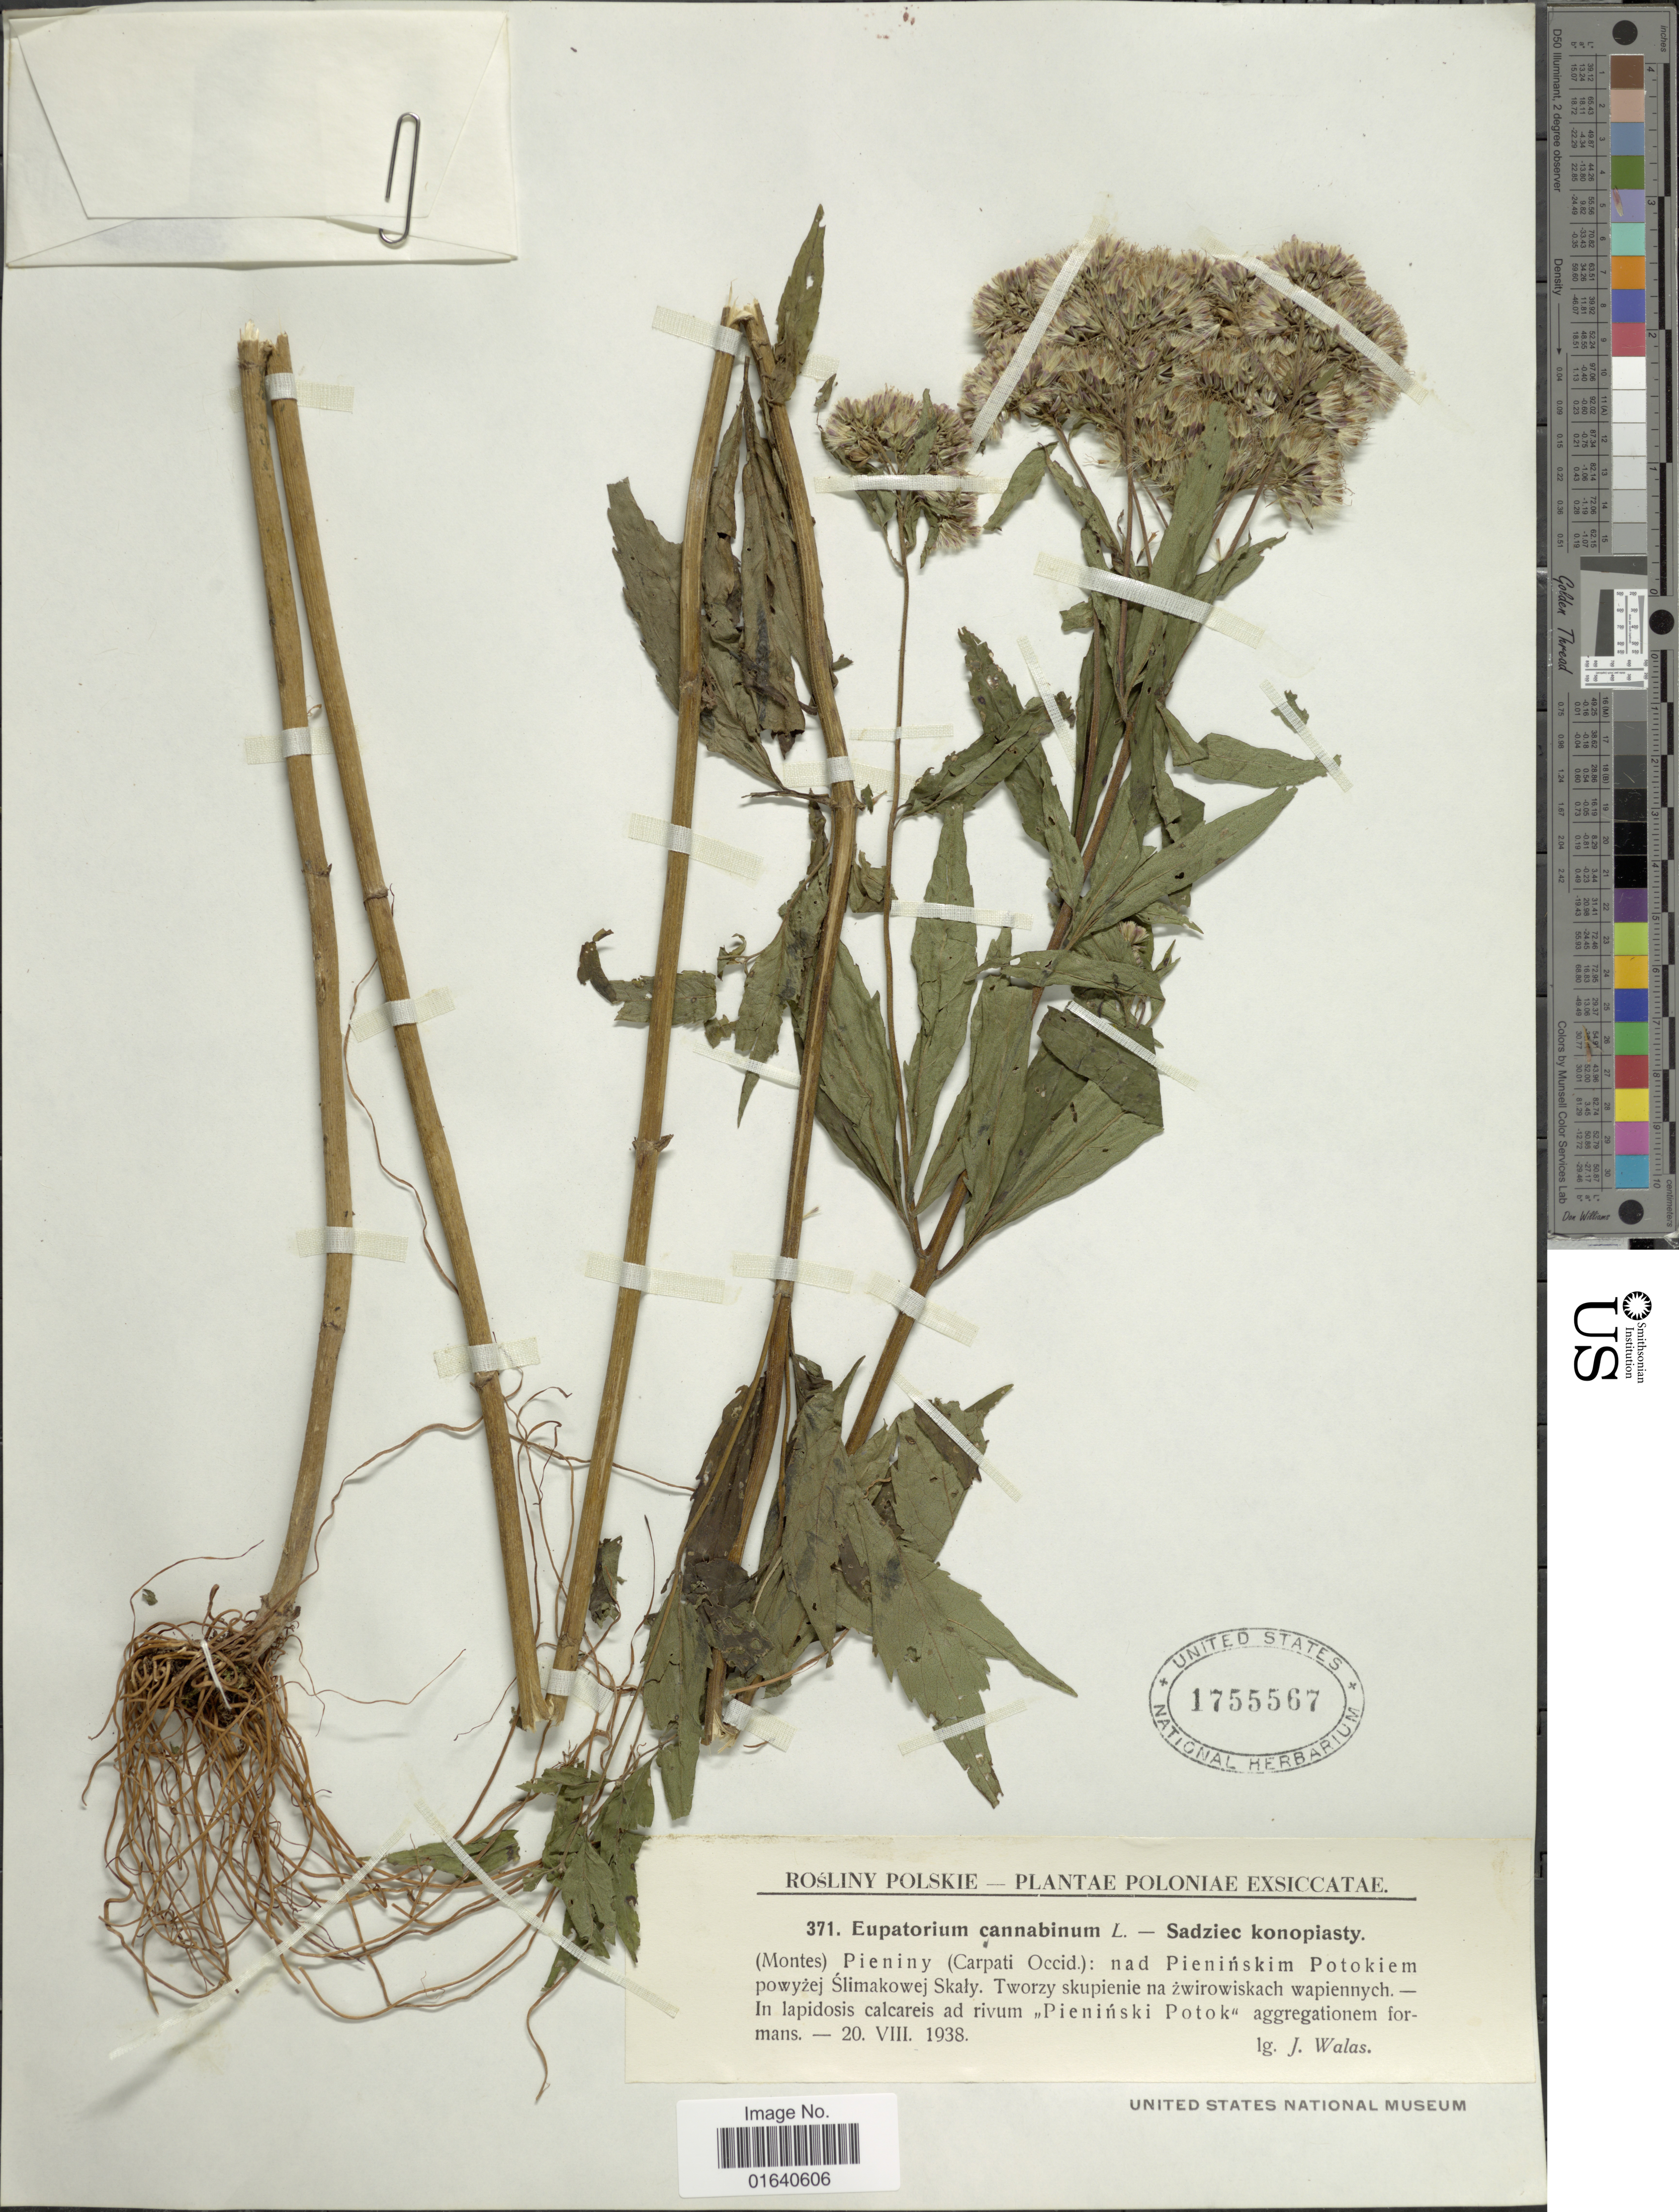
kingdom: Plantae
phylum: Tracheophyta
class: Magnoliopsida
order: Asterales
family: Asteraceae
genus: Eupatorium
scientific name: Eupatorium cannabinum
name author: L.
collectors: J. Walas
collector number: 371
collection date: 1938-08-20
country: Poland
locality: In lapidosis calcareis ad rivum ,,Pieninski Potok' aggregationem formans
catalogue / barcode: US 1755567